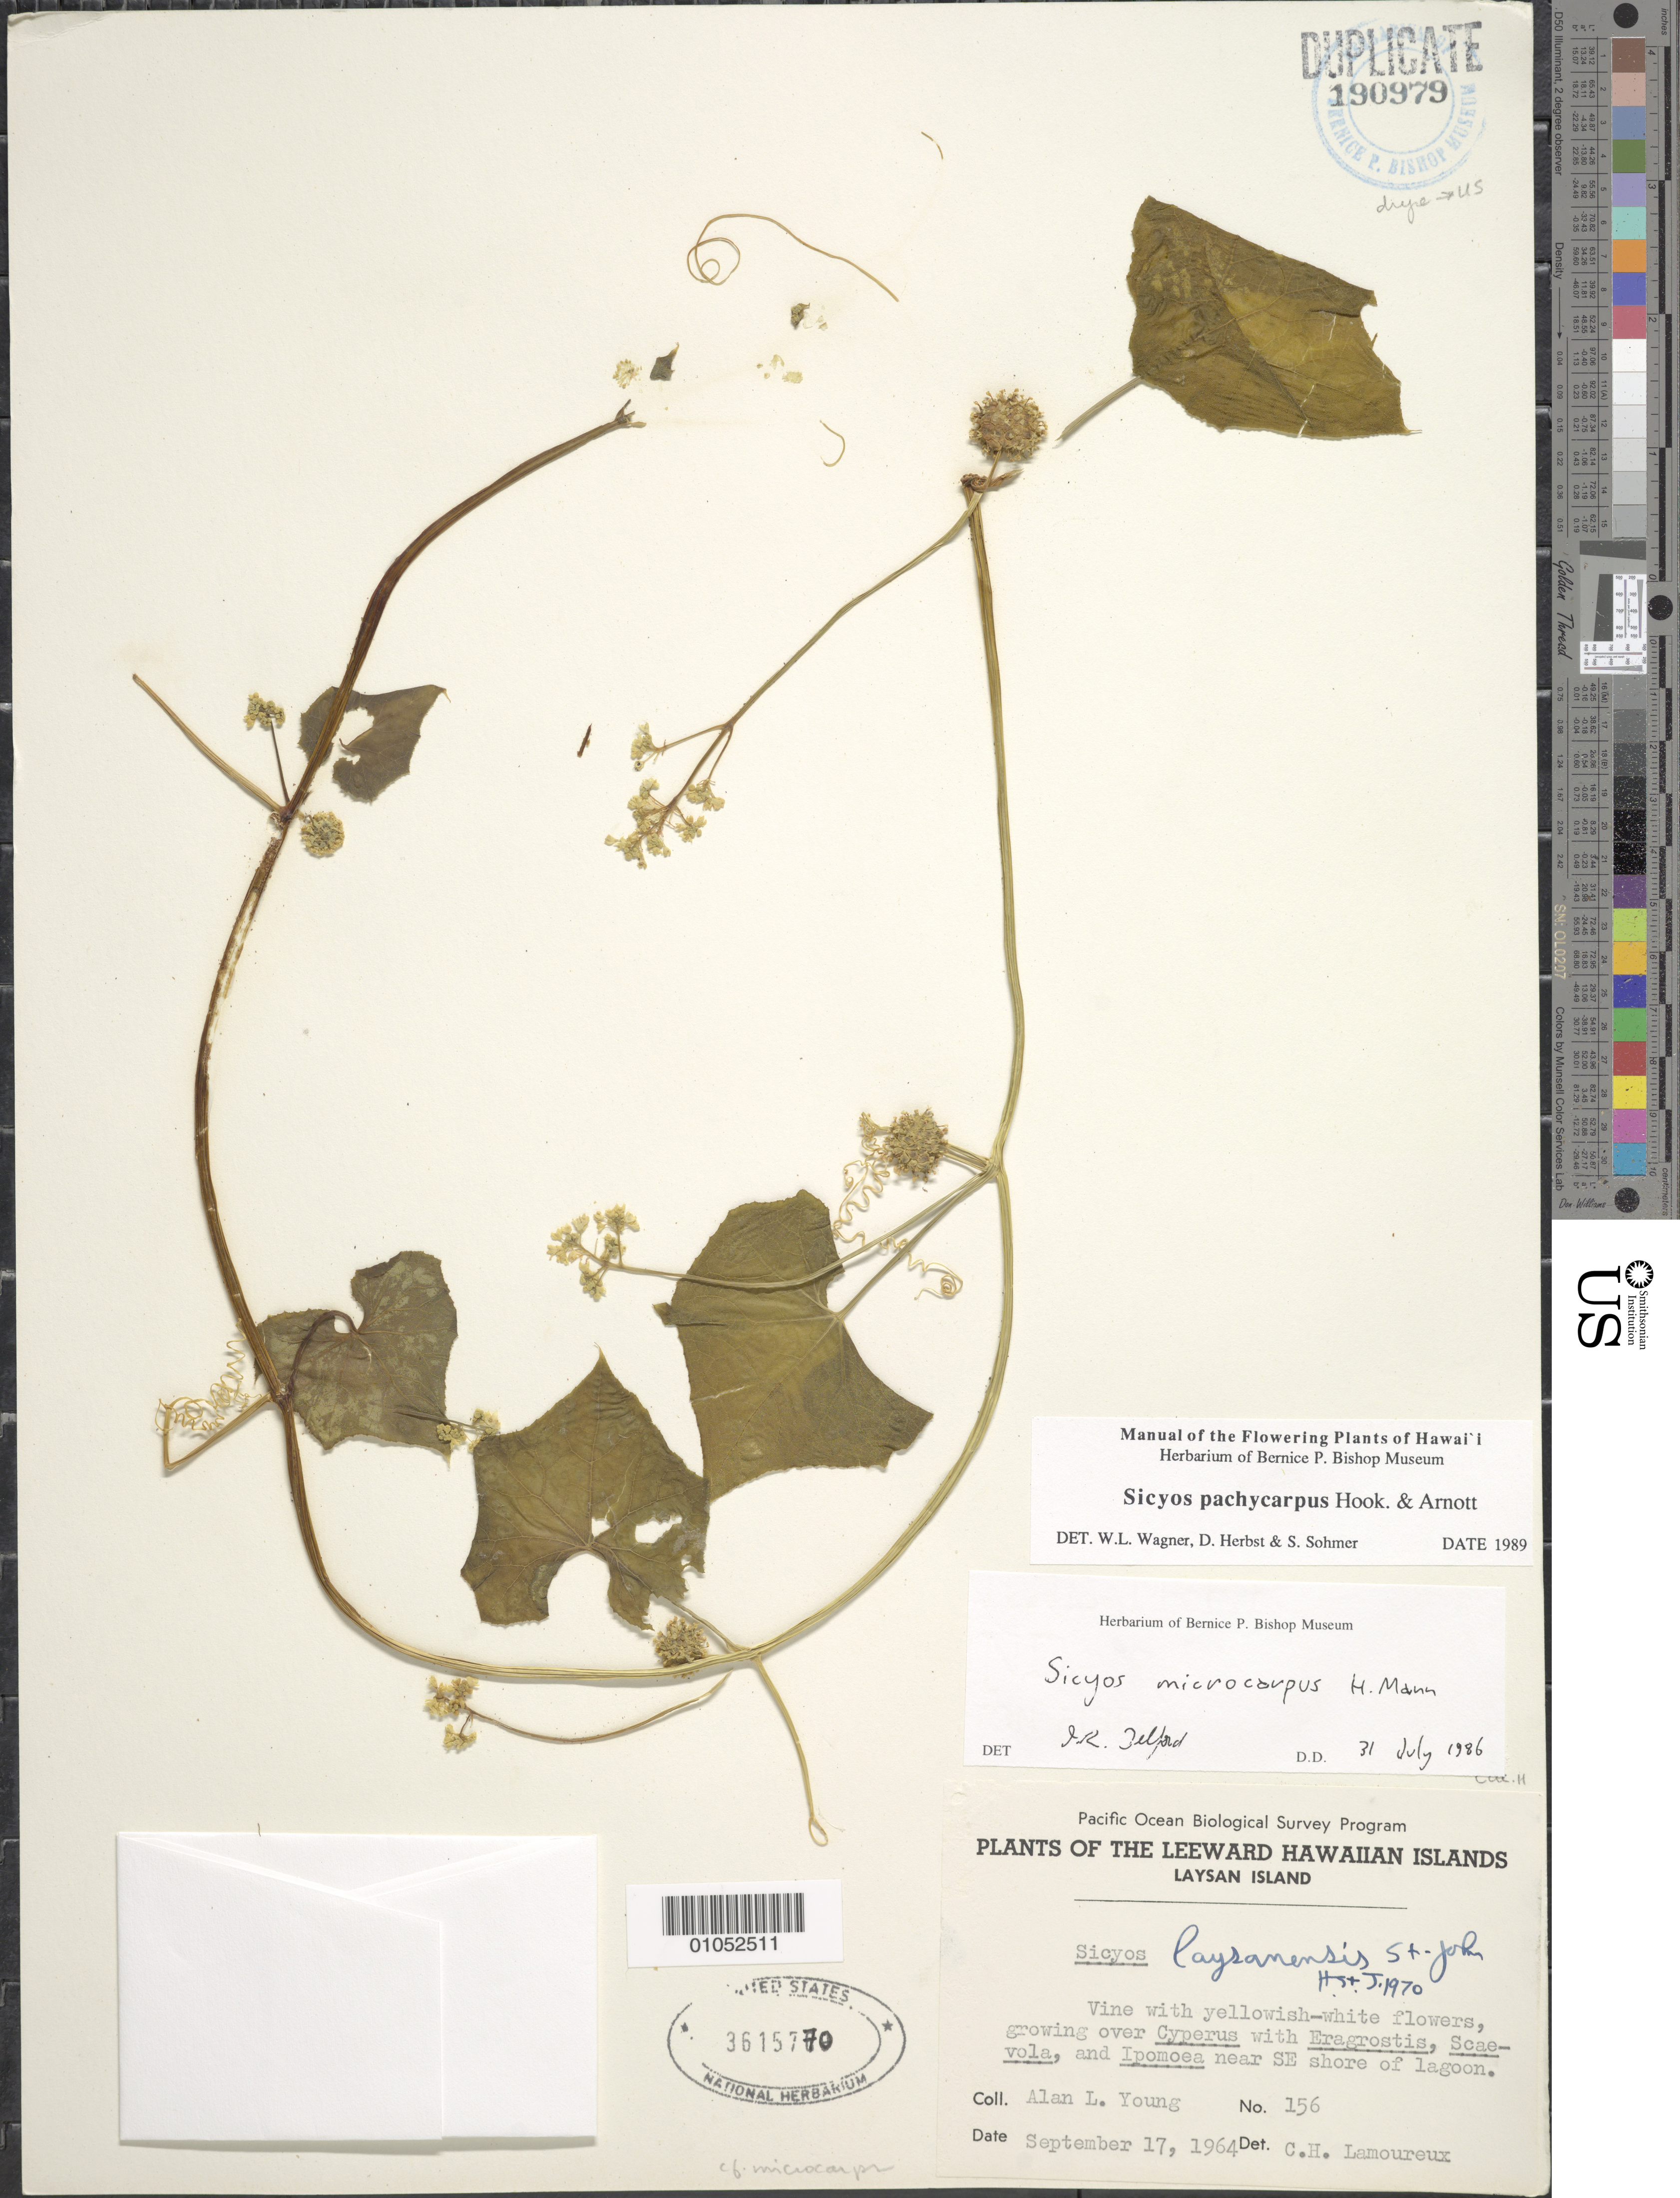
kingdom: Plantae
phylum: Tracheophyta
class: Magnoliopsida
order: Cucurbitales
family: Cucurbitaceae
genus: Sicyos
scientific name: Sicyos pachycarpus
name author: Hook. & Arn.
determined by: Herbst, D. R.; Sohmer, S. H.; Wagner, W. L.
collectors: A. Young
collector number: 156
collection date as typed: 17 Sep 1964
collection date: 1964-09-17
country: United States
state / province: Hawaii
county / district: Hawaii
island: Hawaii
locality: Laysan Island, near SE shore of Lagoon.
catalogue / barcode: US 3615770